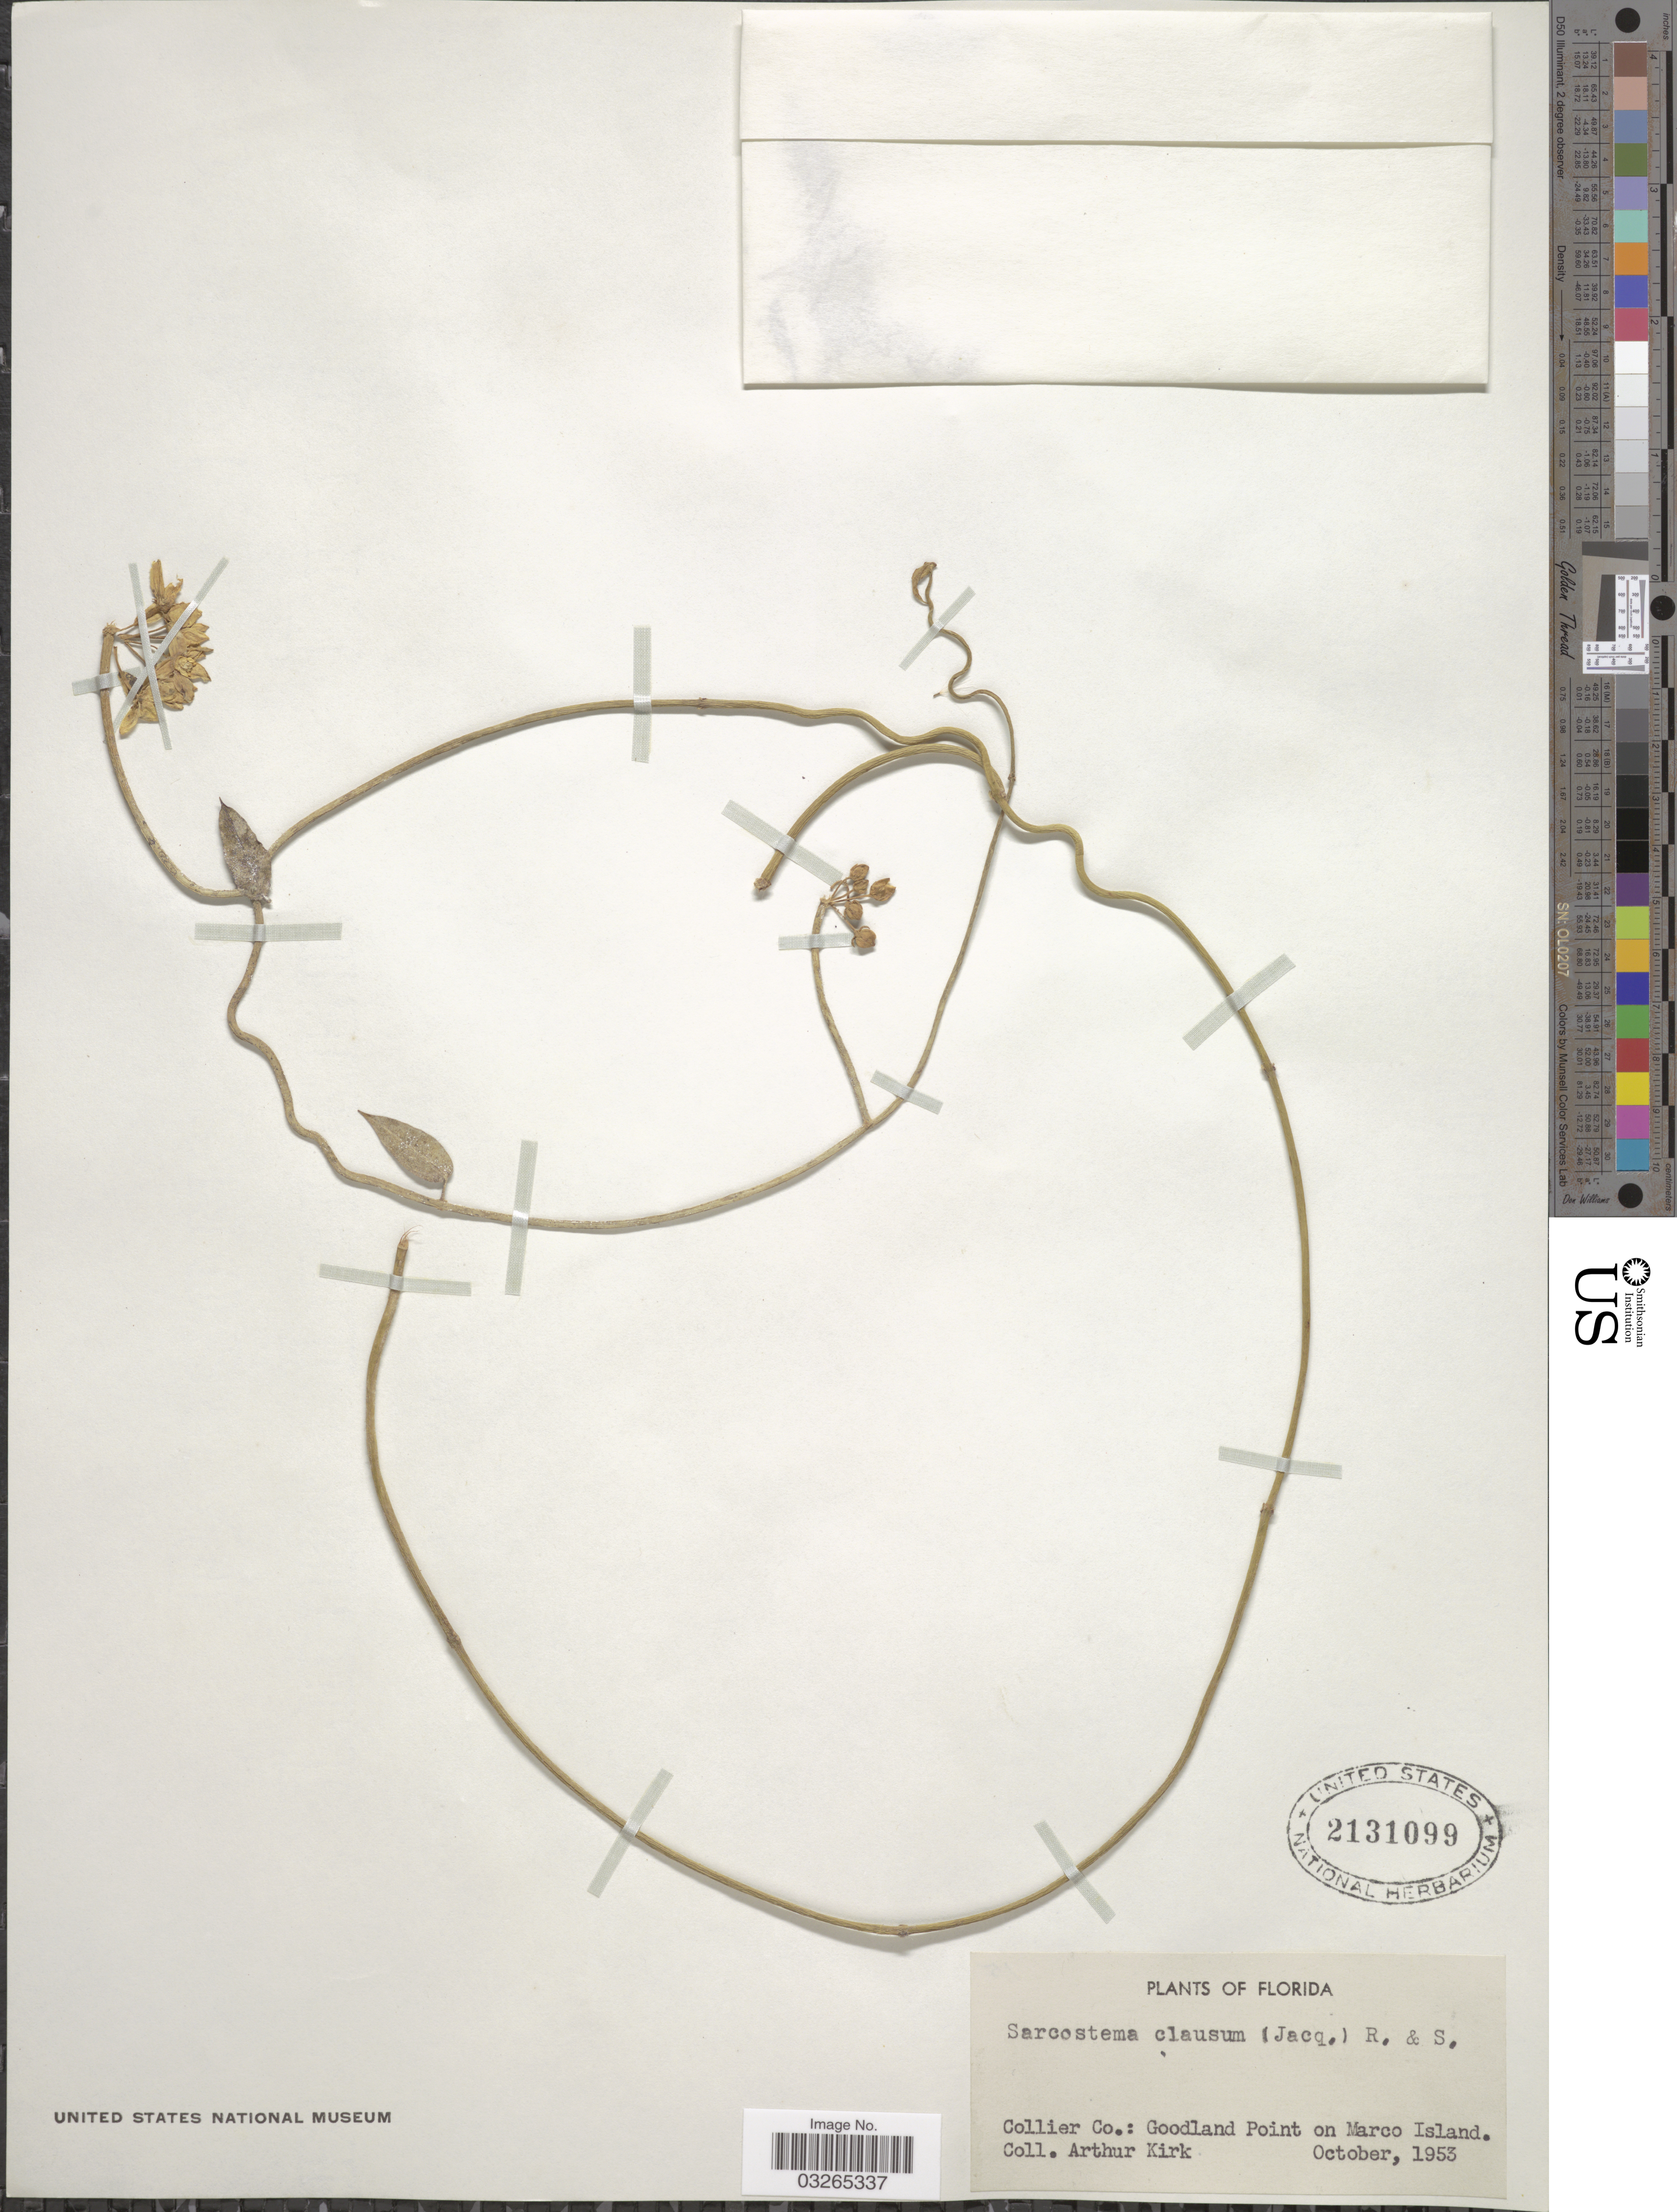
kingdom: Plantae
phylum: Tracheophyta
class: Magnoliopsida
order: Gentianales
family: Apocynaceae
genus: Sarcostemma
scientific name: Sarcostemma clausum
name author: (Jacq.) Schult.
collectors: A. Kirk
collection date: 1953-10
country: United States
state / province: Florida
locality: Collier Co.: Goodland Point on Marco Island.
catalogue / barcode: US 2131099